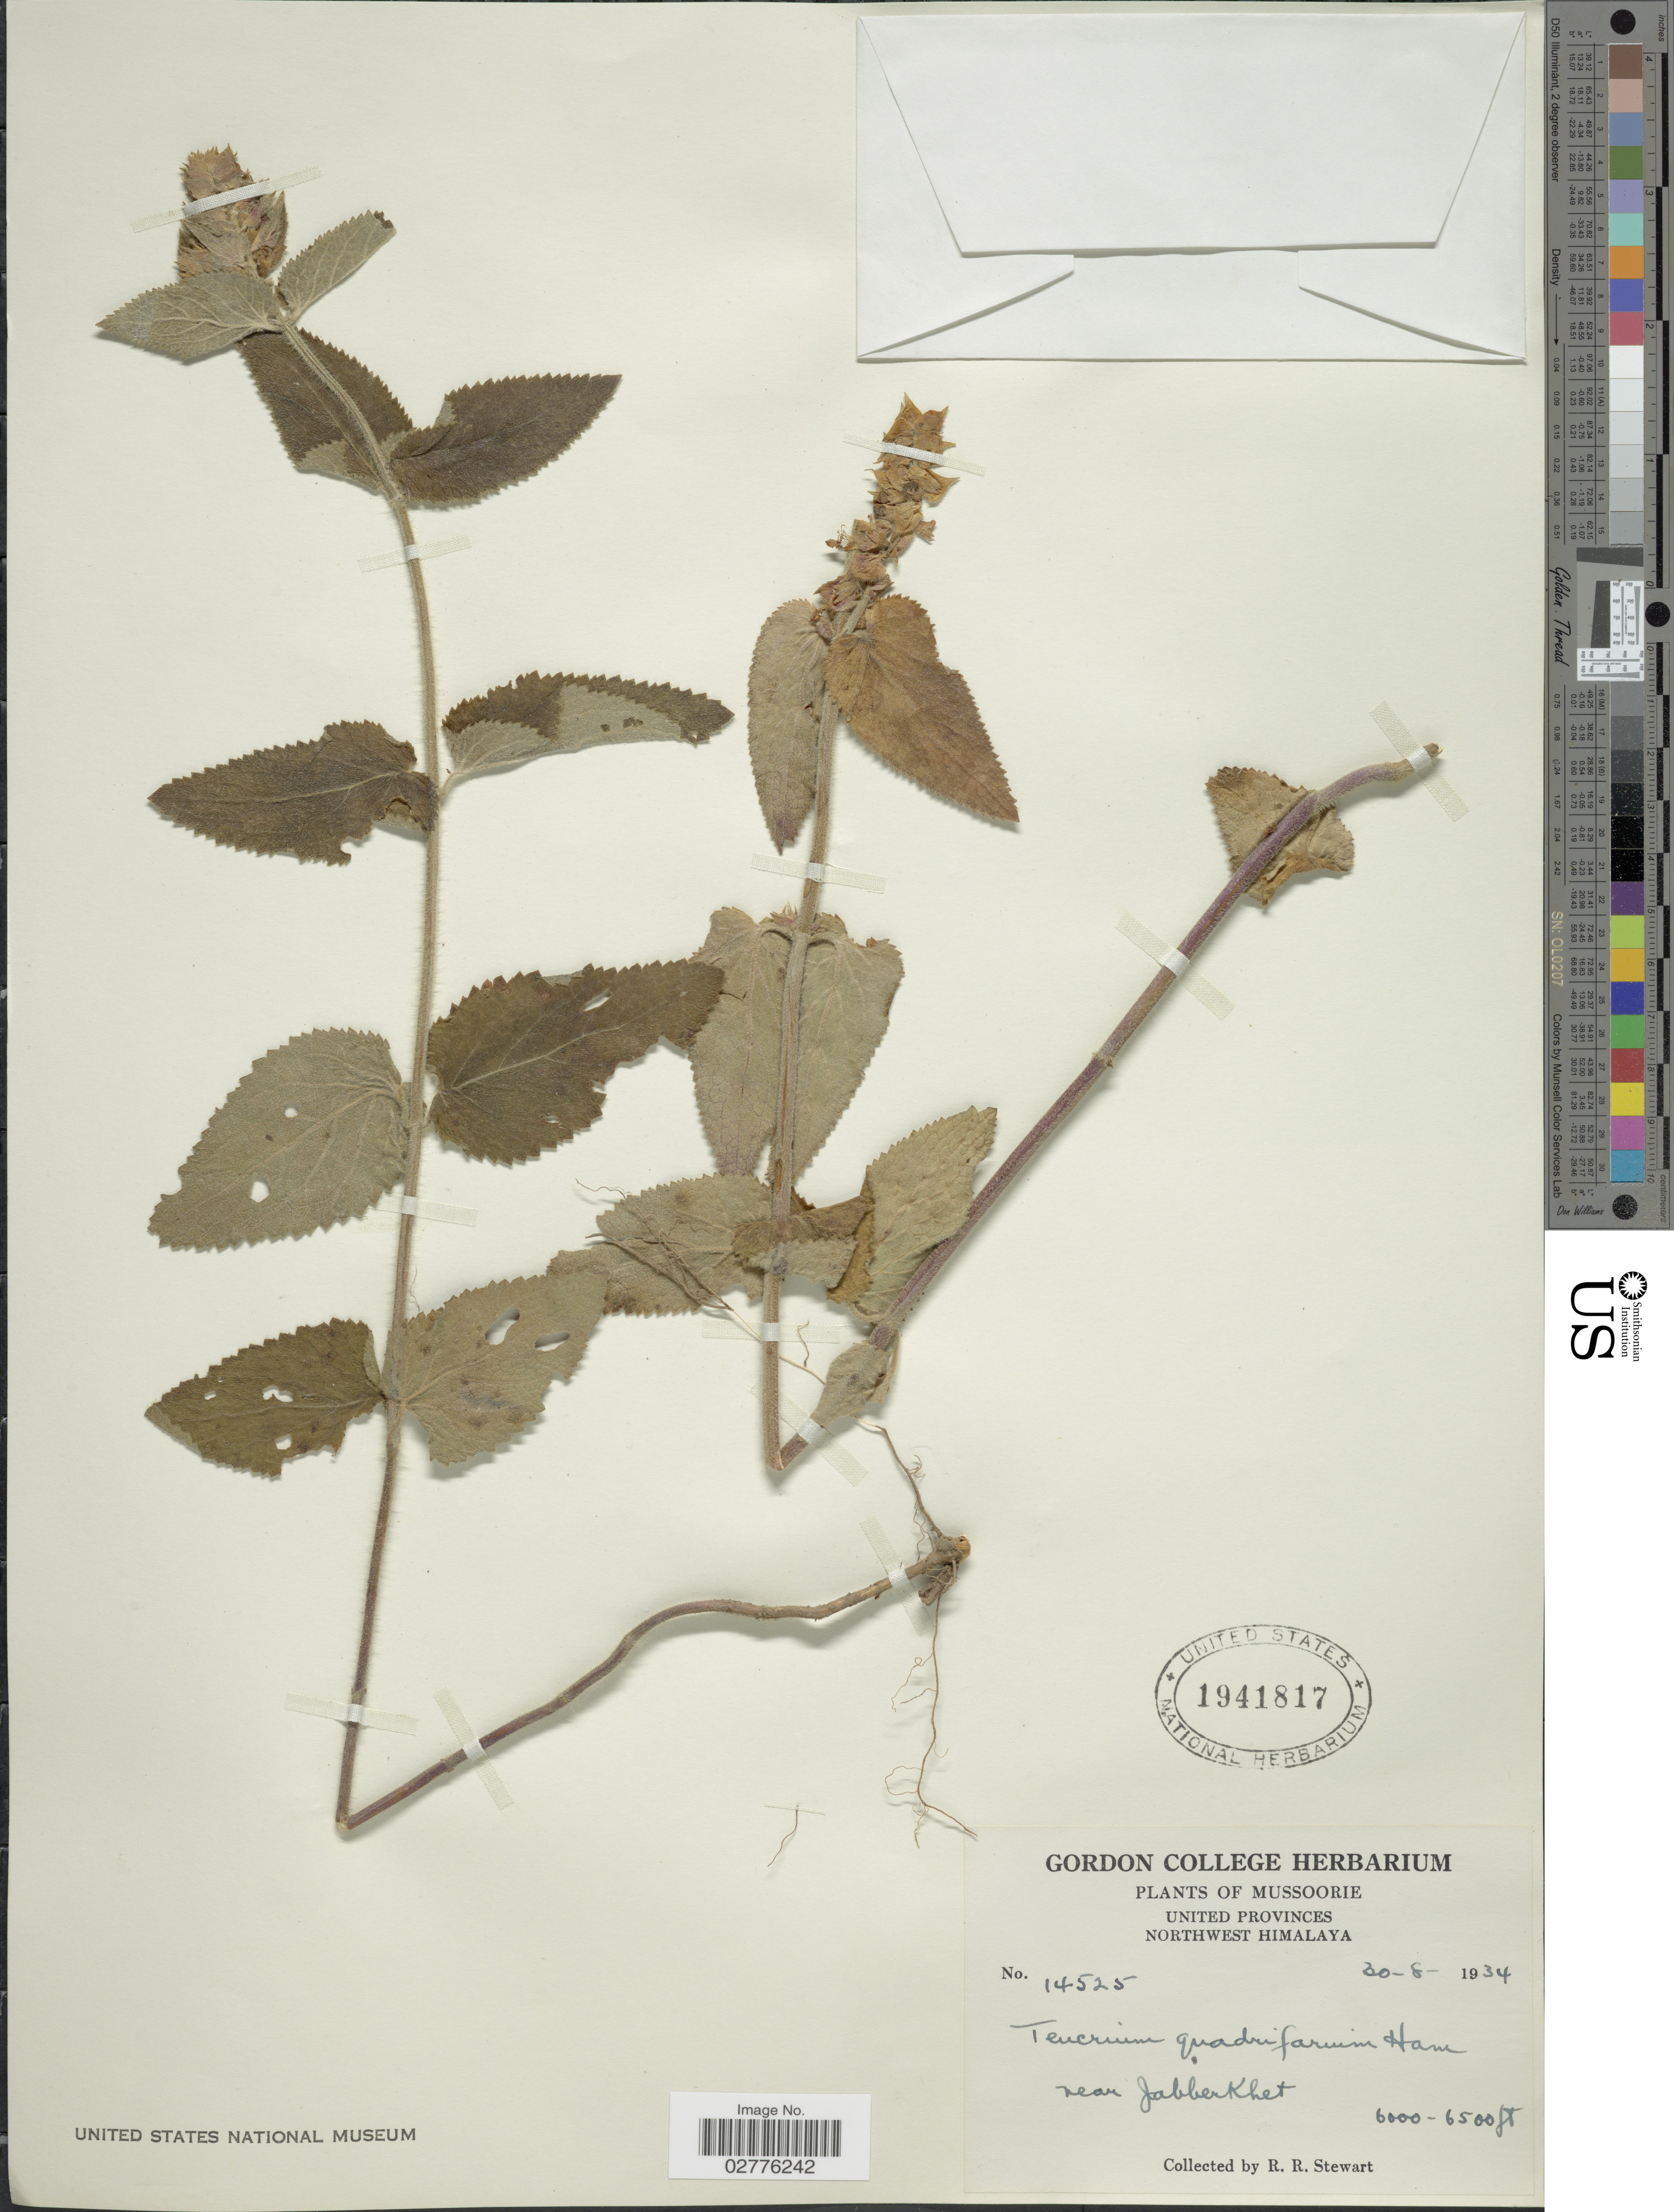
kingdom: Plantae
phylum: Tracheophyta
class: Magnoliopsida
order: Lamiales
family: Lamiaceae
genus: Teucrium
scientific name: Teucrium quadrifarium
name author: Buch.-Ham. ex D. Don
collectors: R. R. Stewart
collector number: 14525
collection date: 1934-08-30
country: India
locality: Mussoorie, United Provinces, Northwest Himalaya, near Jabberkhet.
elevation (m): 1829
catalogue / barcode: US 1941817